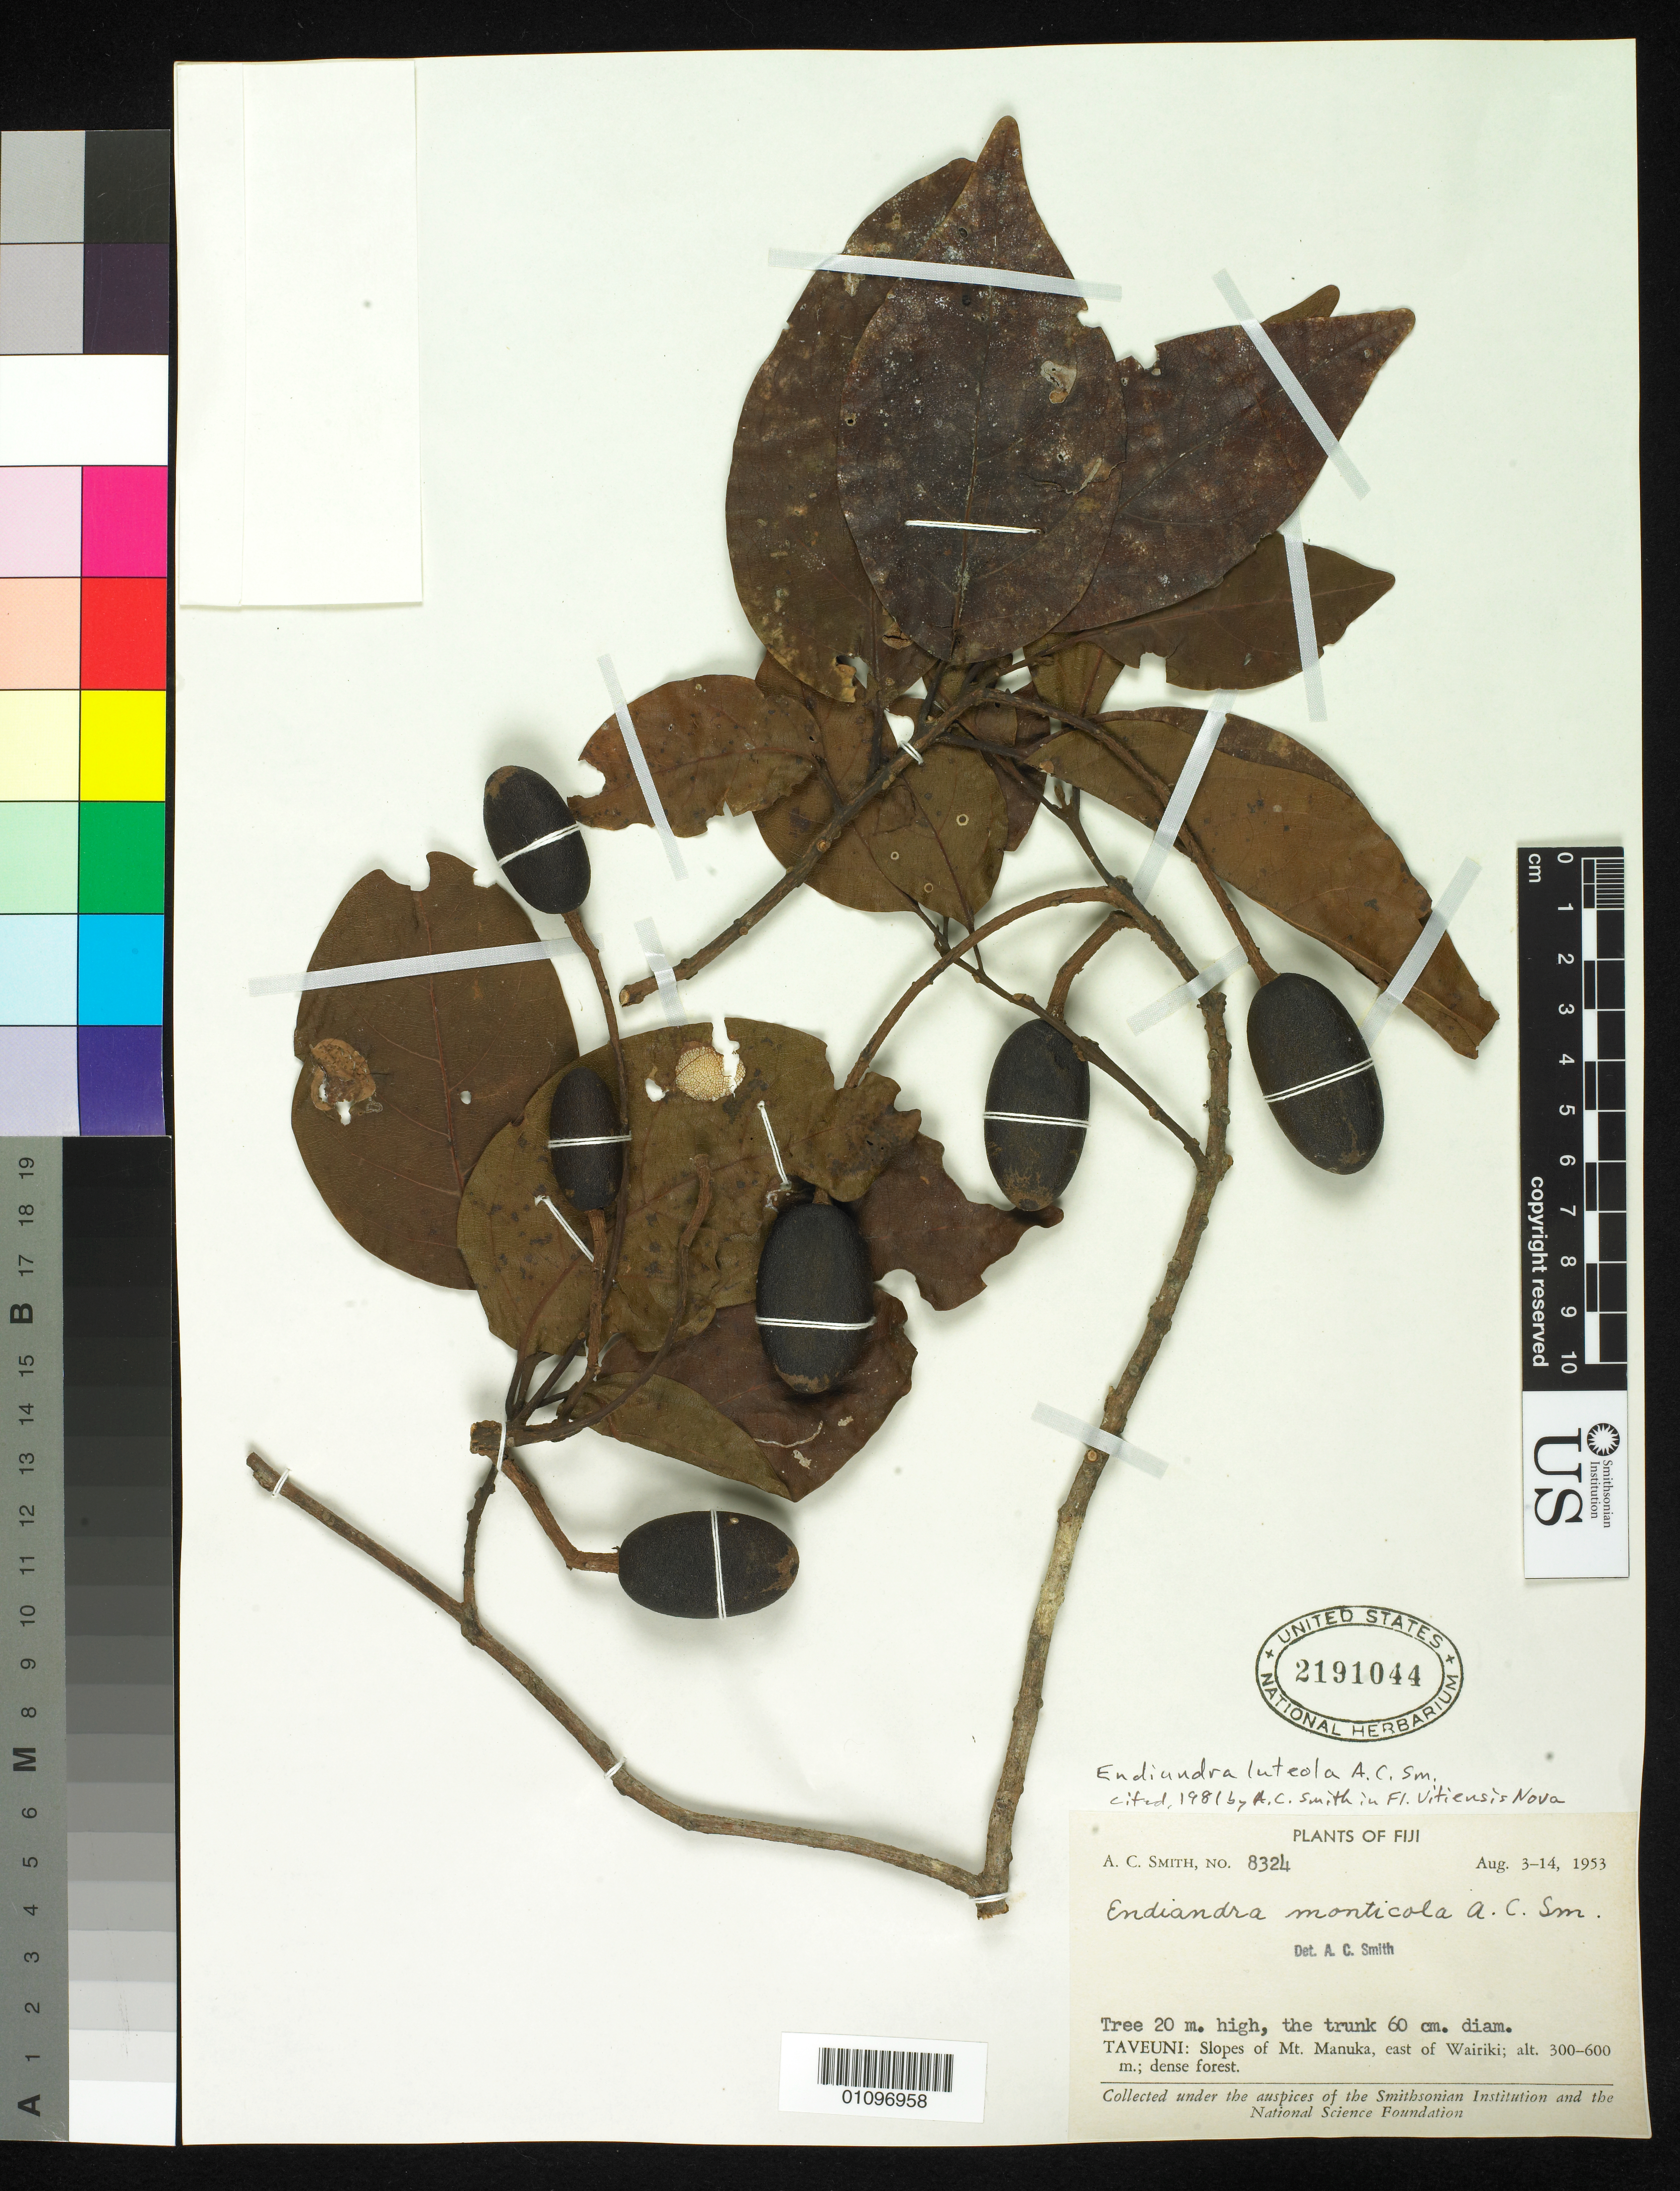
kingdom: Plantae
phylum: Tracheophyta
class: Magnoliopsida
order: Laurales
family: Lauraceae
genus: Endiandra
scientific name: Endiandra luteola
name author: A.C. Sm.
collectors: A. C. Smith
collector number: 8324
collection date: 1953-08-03/1953-08-14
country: Fiji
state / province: Northern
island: Taveuni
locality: Taveuni: Slopes of Mt. Manuka, east of Wairiki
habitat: Dense forest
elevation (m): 300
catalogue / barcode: US 2191044